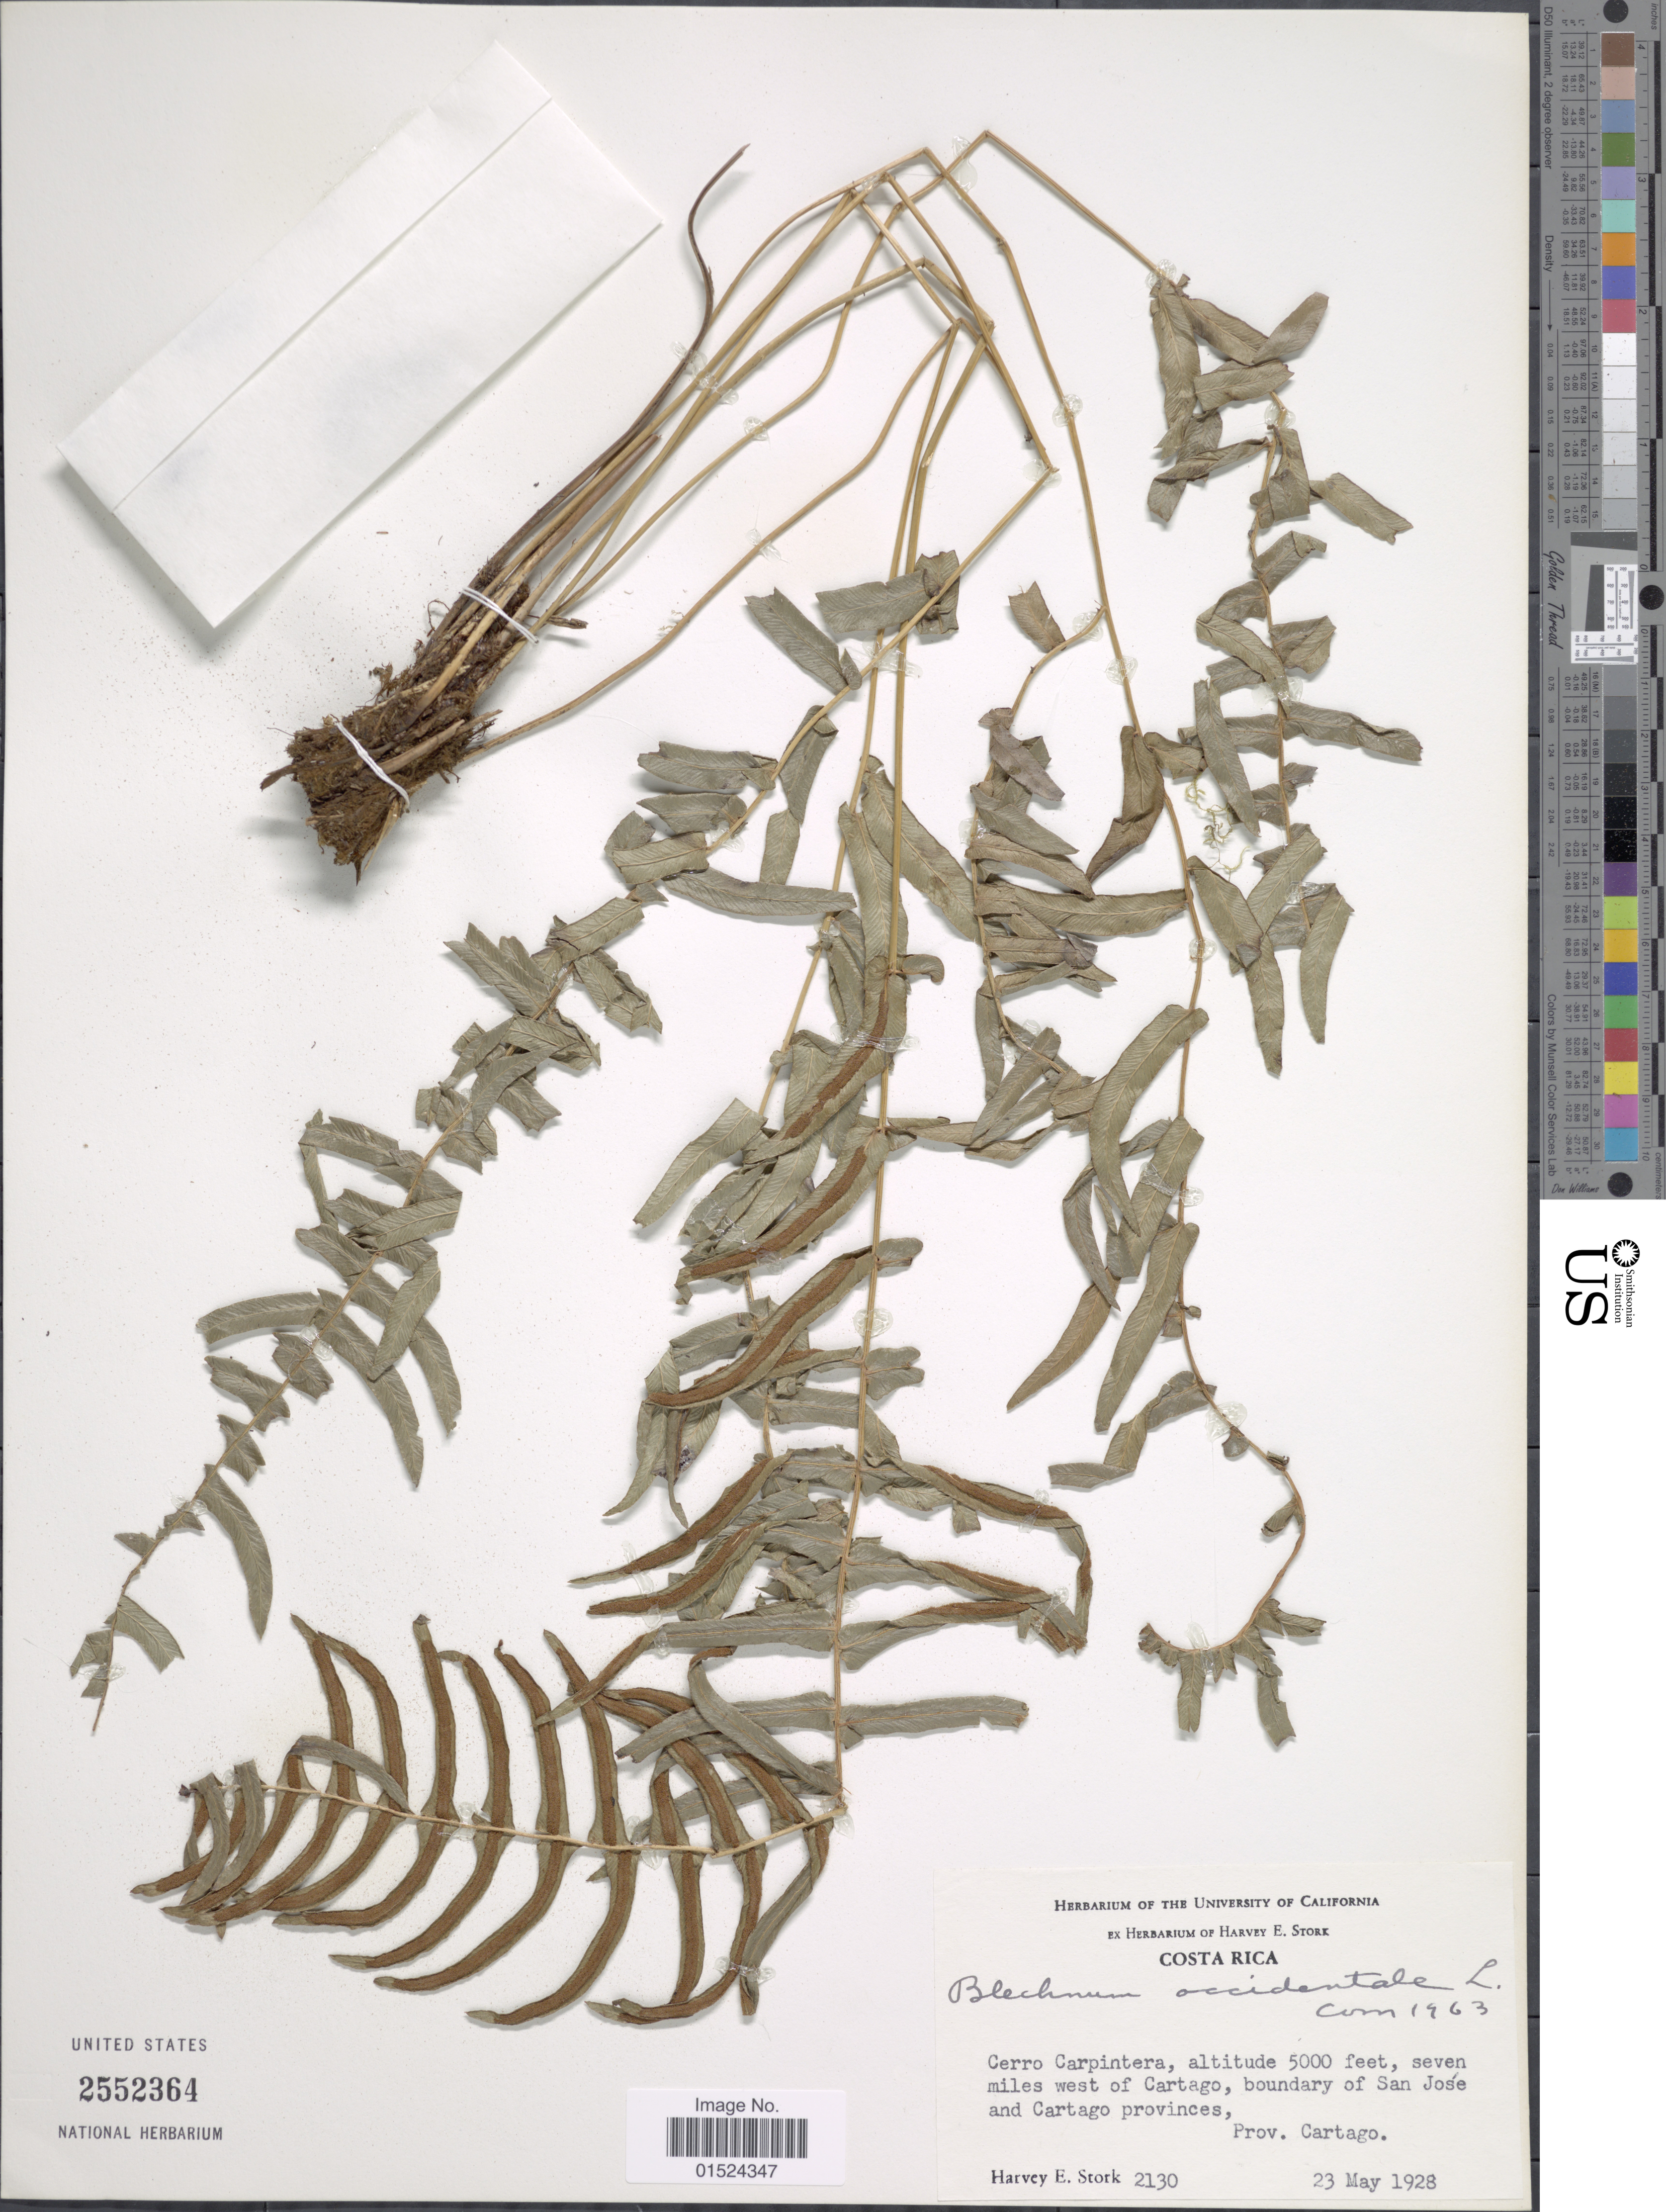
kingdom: Plantae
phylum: Tracheophyta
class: Polypodiopsida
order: Polypodiales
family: Blechnaceae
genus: Blechnum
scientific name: Blechnum occidentale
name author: L.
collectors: H. E. Stork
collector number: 2130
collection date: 1928-05-23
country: Costa Rica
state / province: Cartago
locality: Cerro Carpintera, seven miles west of Cartago, boundary of San José and Cartago provinces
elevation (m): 1524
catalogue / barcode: US 2552364